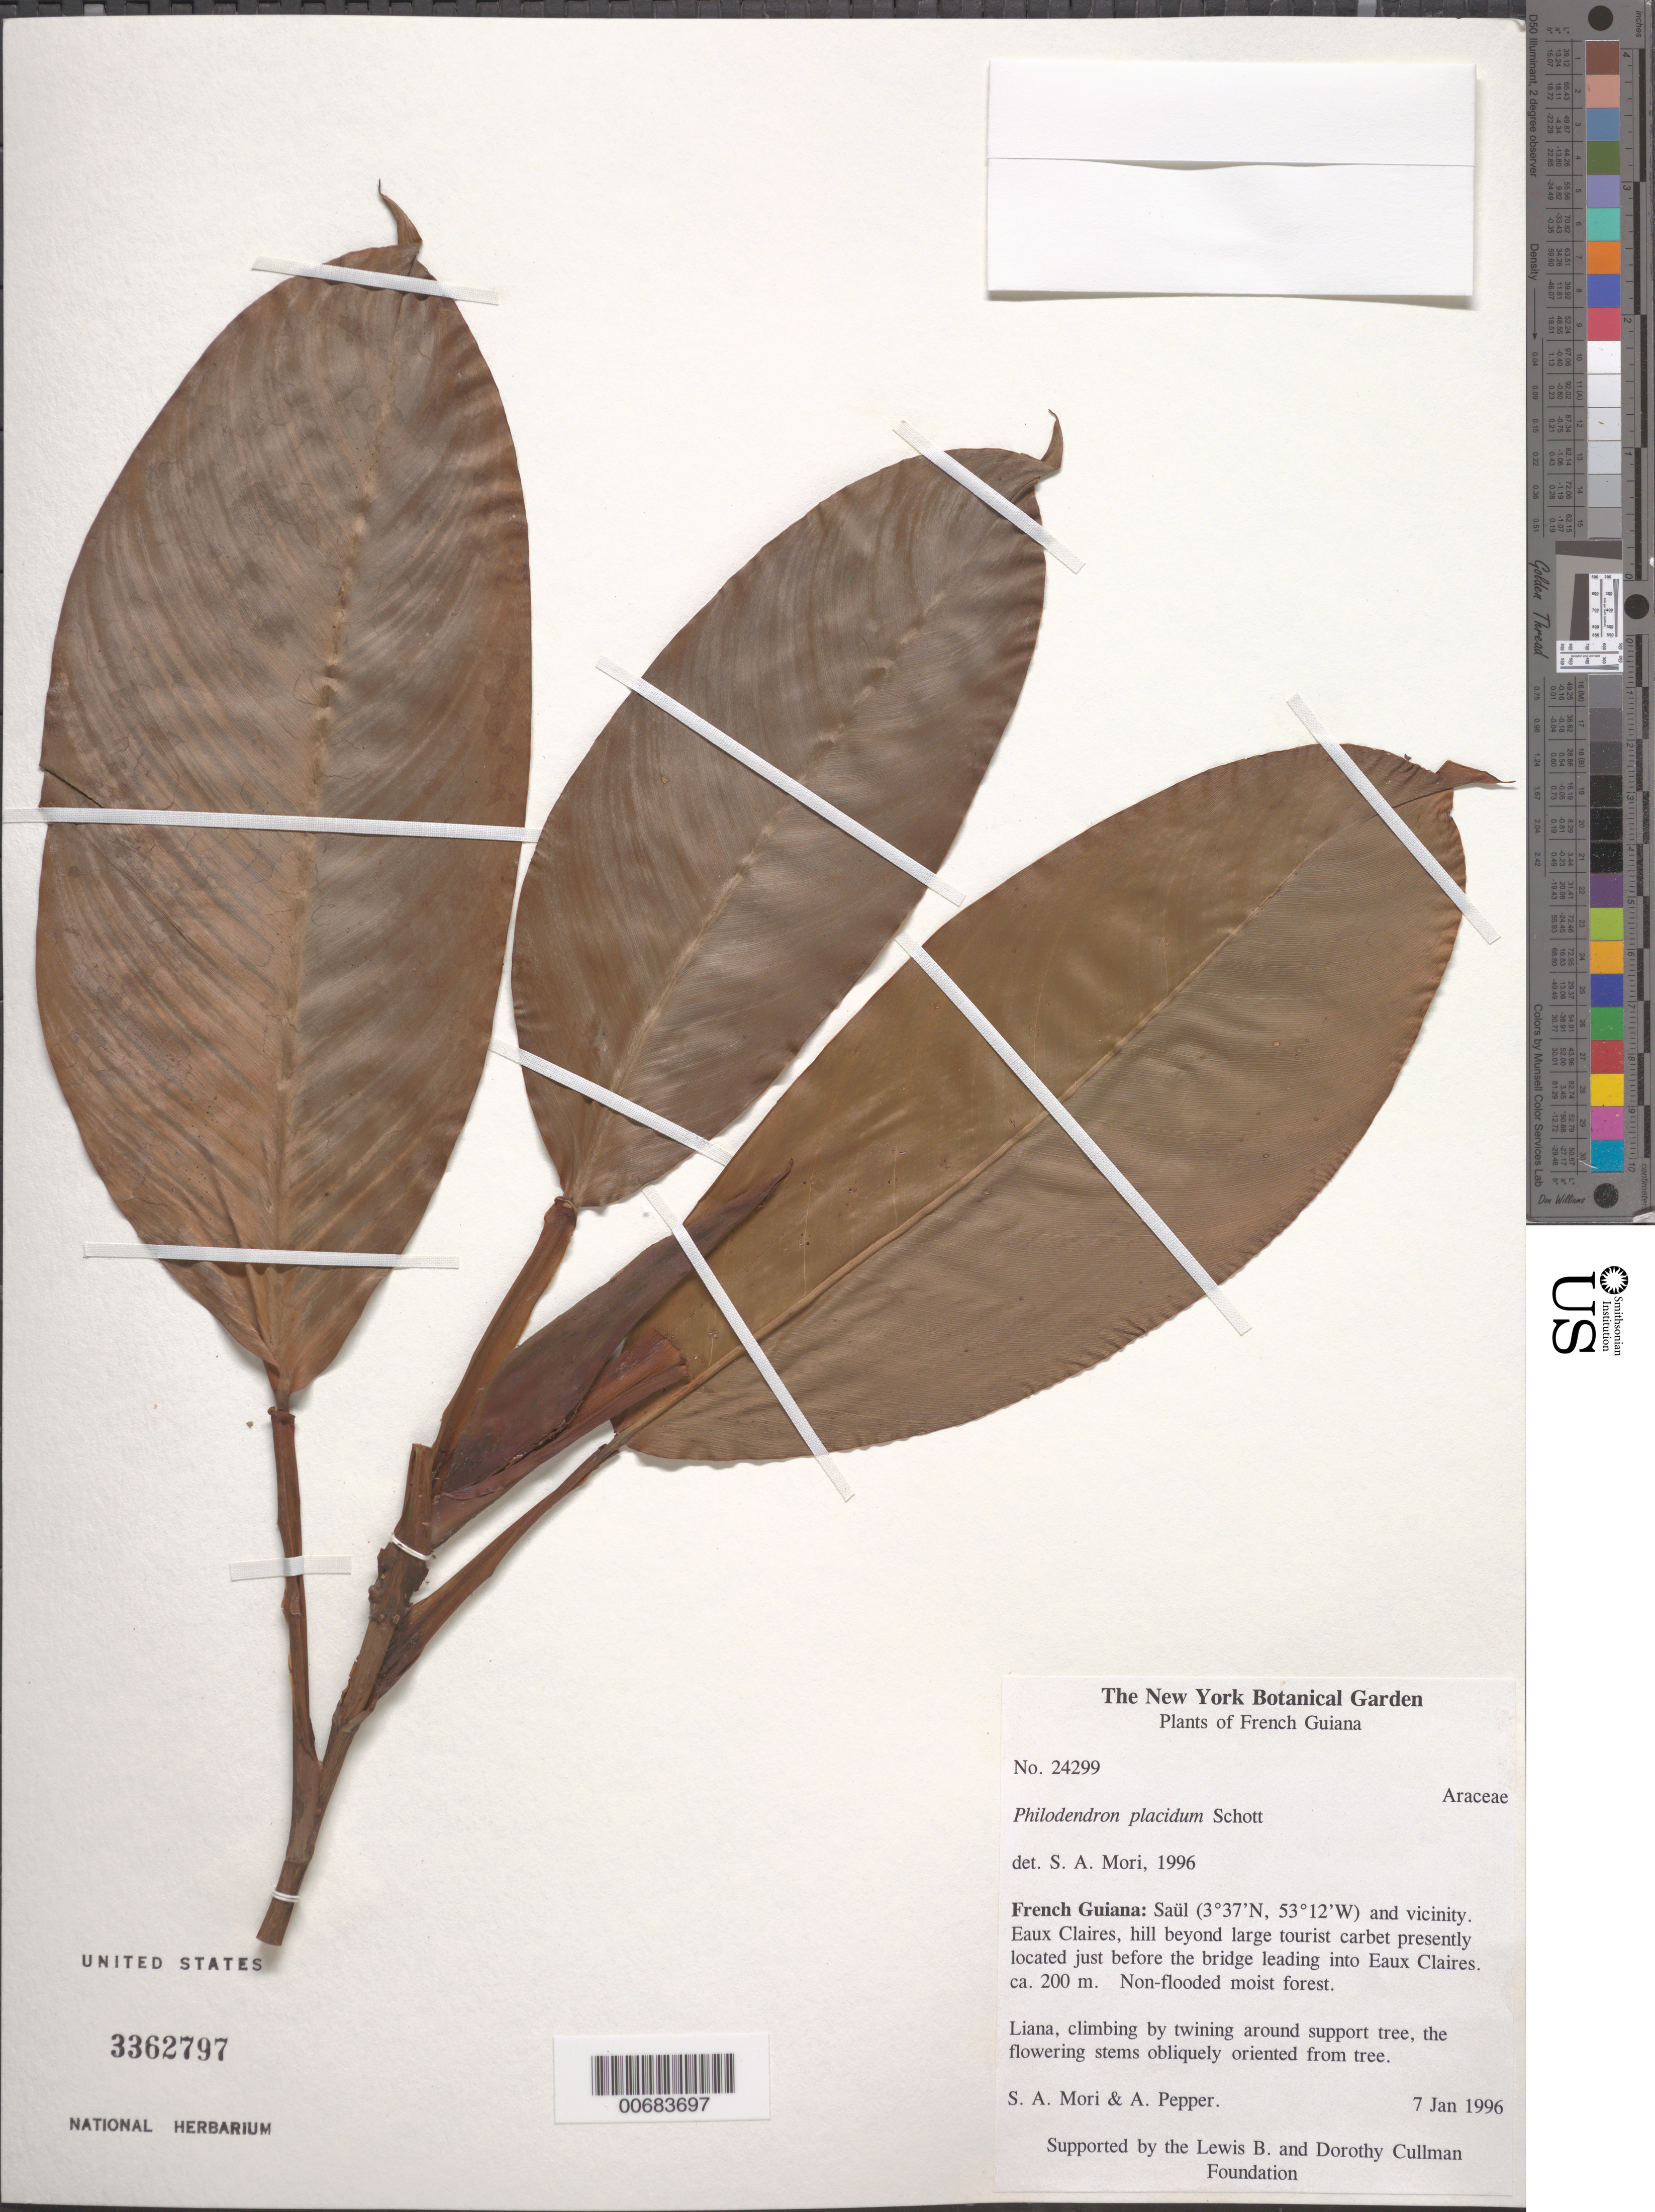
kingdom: Plantae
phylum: Tracheophyta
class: Liliopsida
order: Alismatales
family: Araceae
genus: Philodendron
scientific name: Philodendron placidum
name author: Schott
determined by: Mori, Scott A.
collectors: S. Mori & A. Pepper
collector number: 24299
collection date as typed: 7-Jan-96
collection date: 1996-01-07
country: French Guiana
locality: Eaux Claires, vicinity of Saül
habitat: Hill beyond large tourist carbet presently located just before the bridge leading into Eaux Claires; Non-flooded moist forest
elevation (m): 200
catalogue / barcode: US 3362797